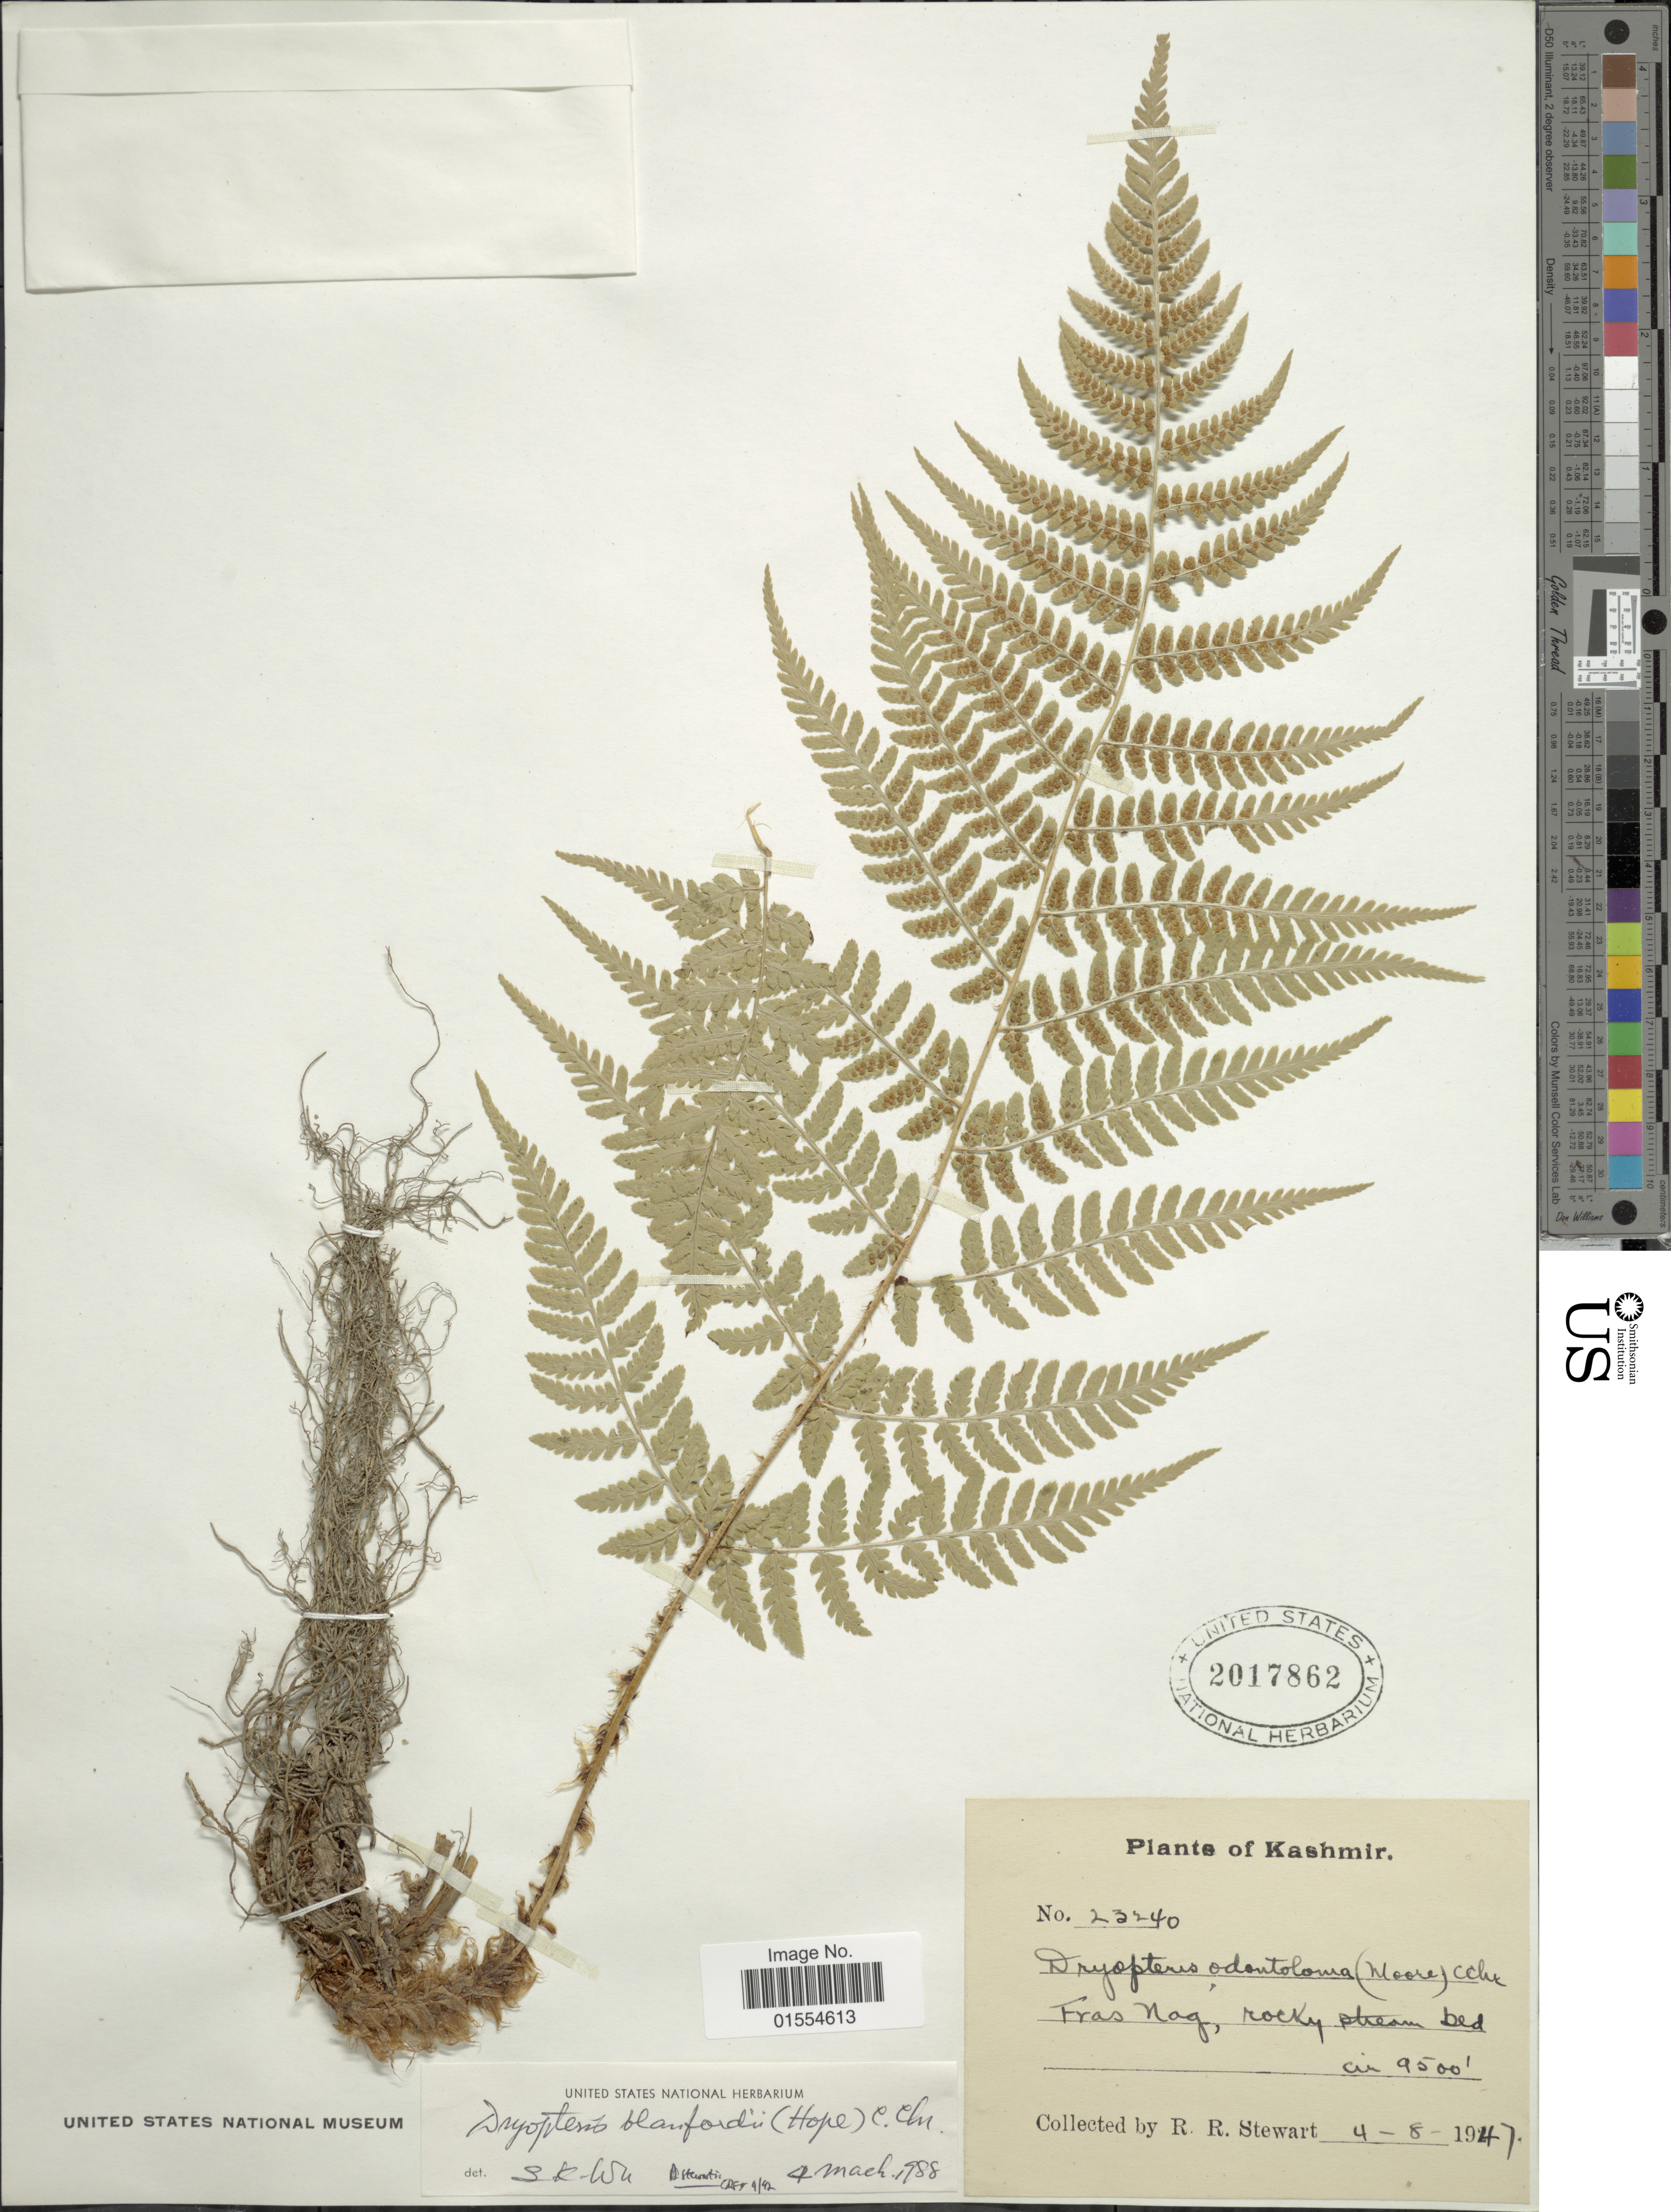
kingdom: Plantae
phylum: Tracheophyta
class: Polypodiopsida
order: Polypodiales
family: Dryopteridaceae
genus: Dryopteris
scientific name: Dryopteris odontoloma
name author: (Bedd.) C. Chr.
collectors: R. R. Stewart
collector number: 23240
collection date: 1947-08-04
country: India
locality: Kashmir, Fras Nag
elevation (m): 2896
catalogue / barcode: US 2017862